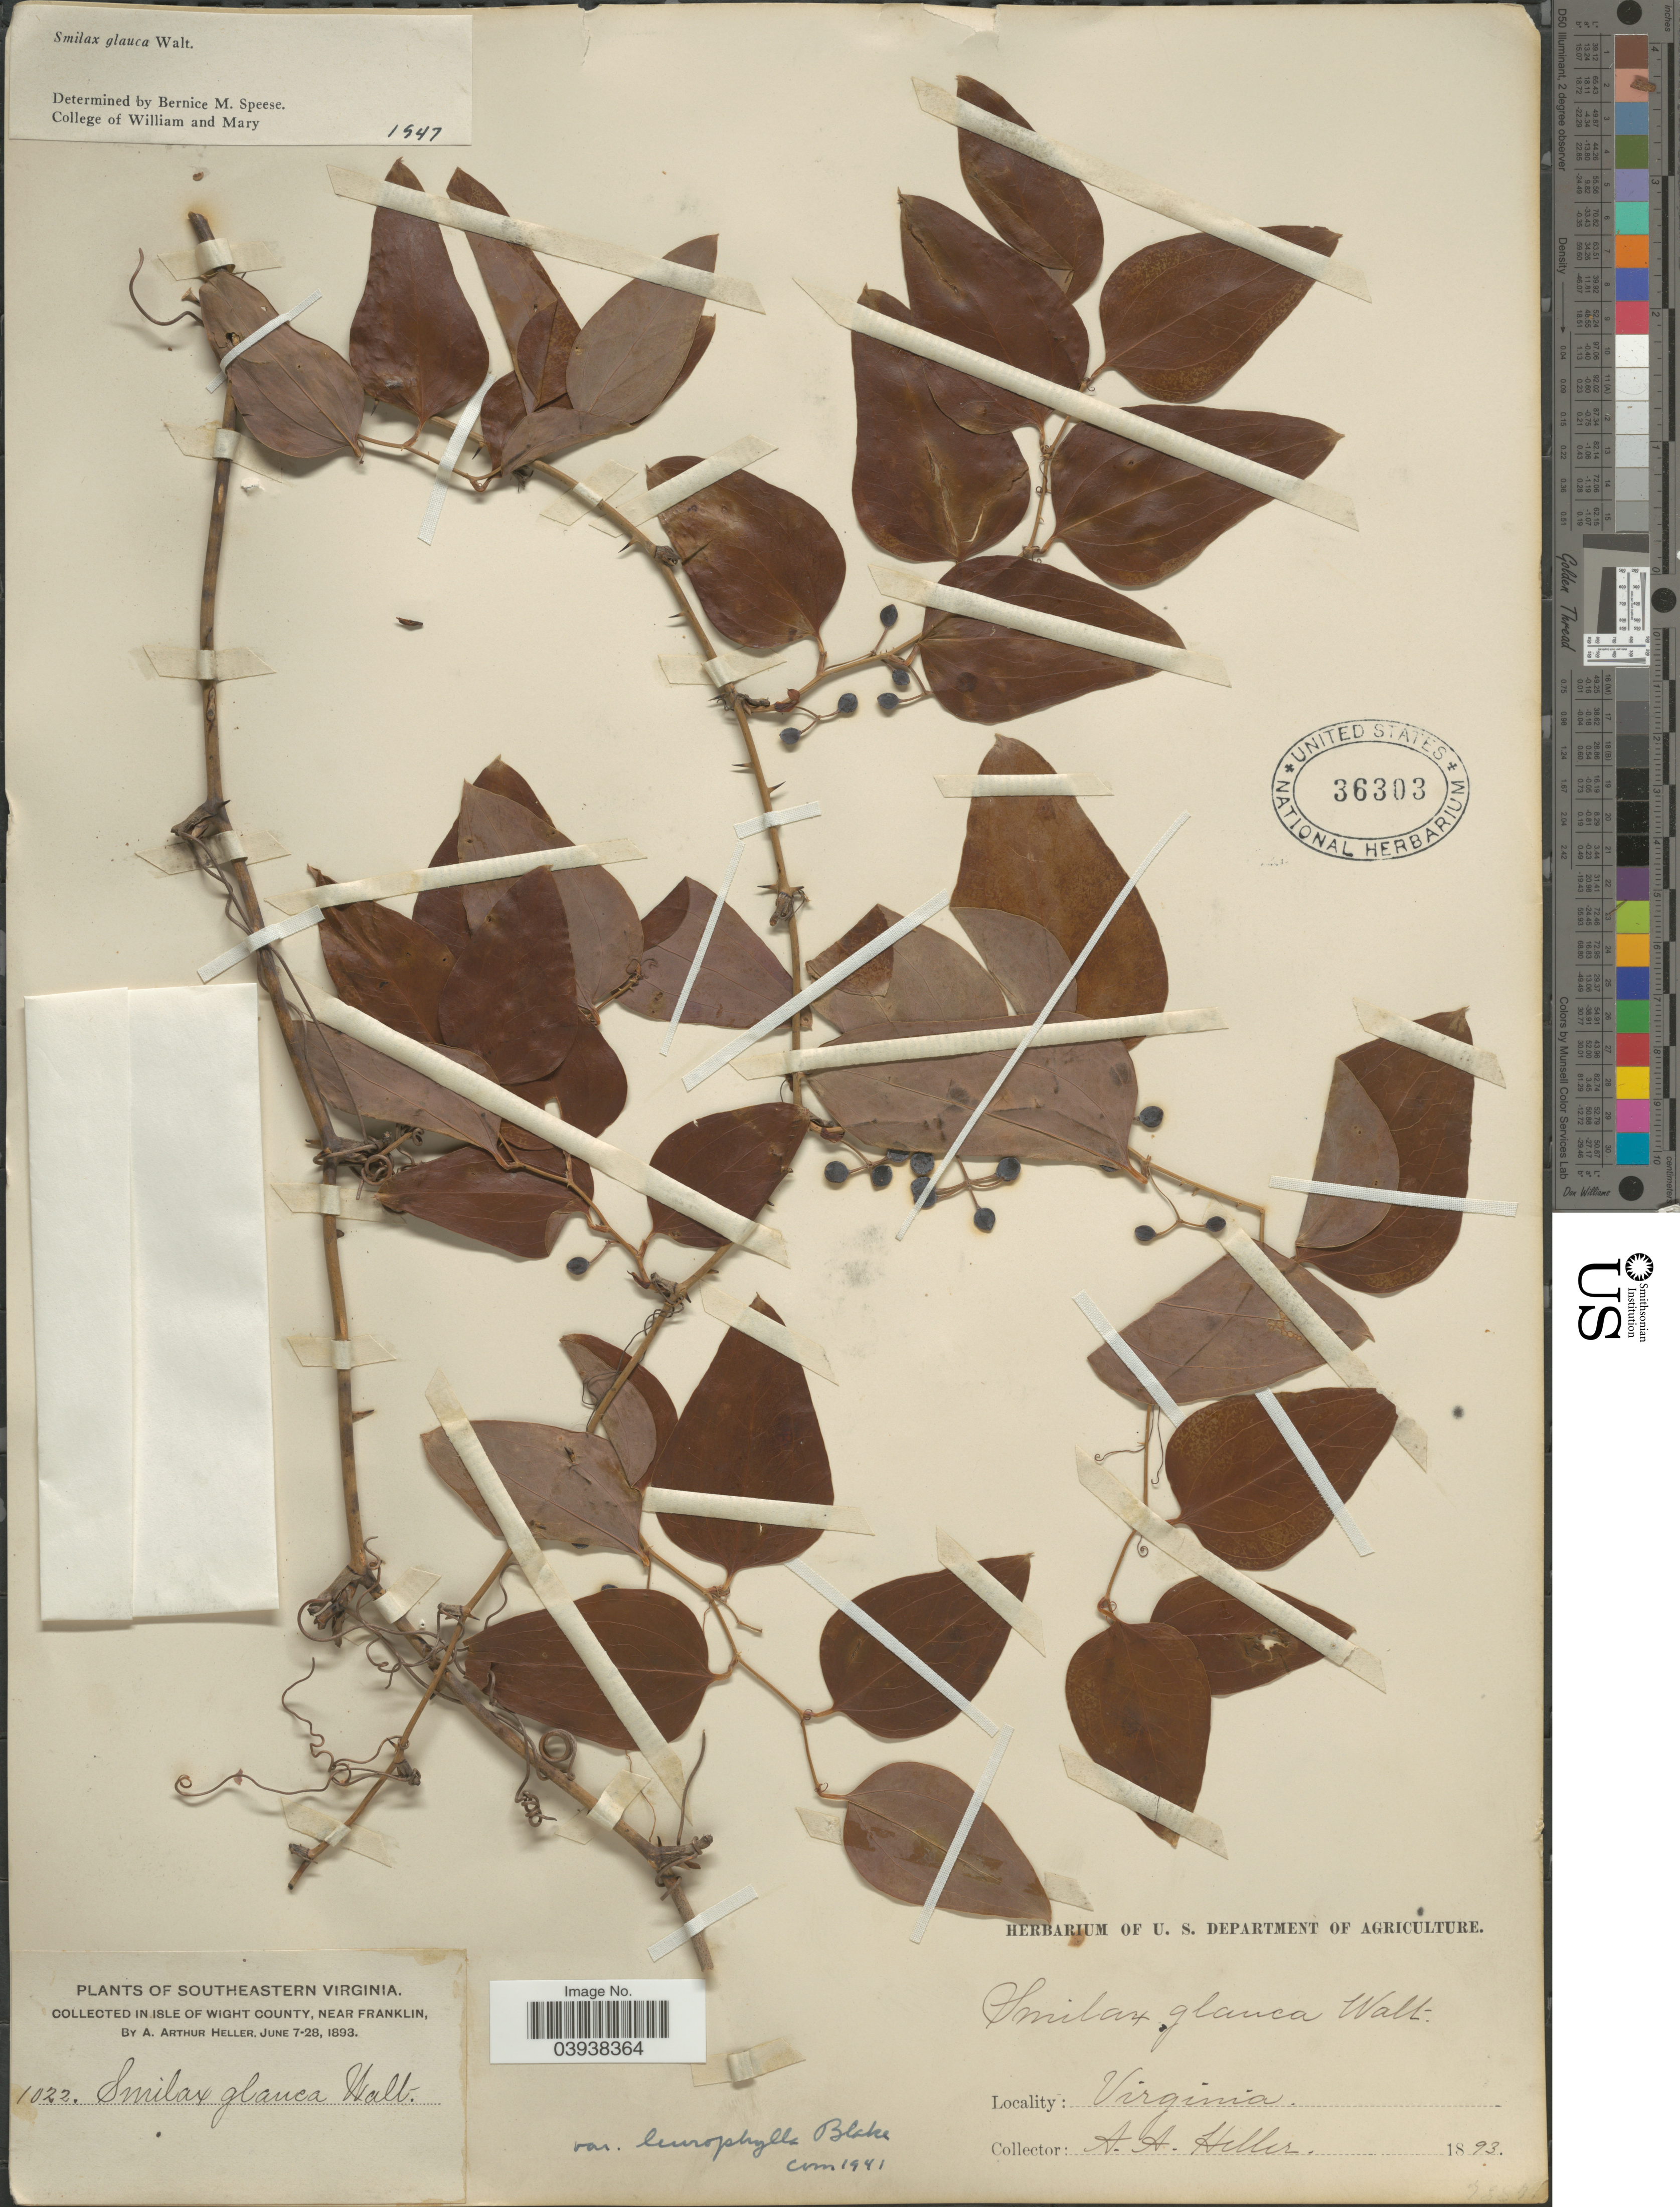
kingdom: Plantae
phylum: Tracheophyta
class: Liliopsida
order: Liliales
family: Smilacaceae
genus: Smilax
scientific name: Smilax glauca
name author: Walter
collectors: A. A. Heller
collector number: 1022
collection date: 1893-06-07/1893-06-28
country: United States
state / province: Virginia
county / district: Isle of Wight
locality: Southeastern Virginia. In Isle of Wight County, near Franklin.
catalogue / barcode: US 36303